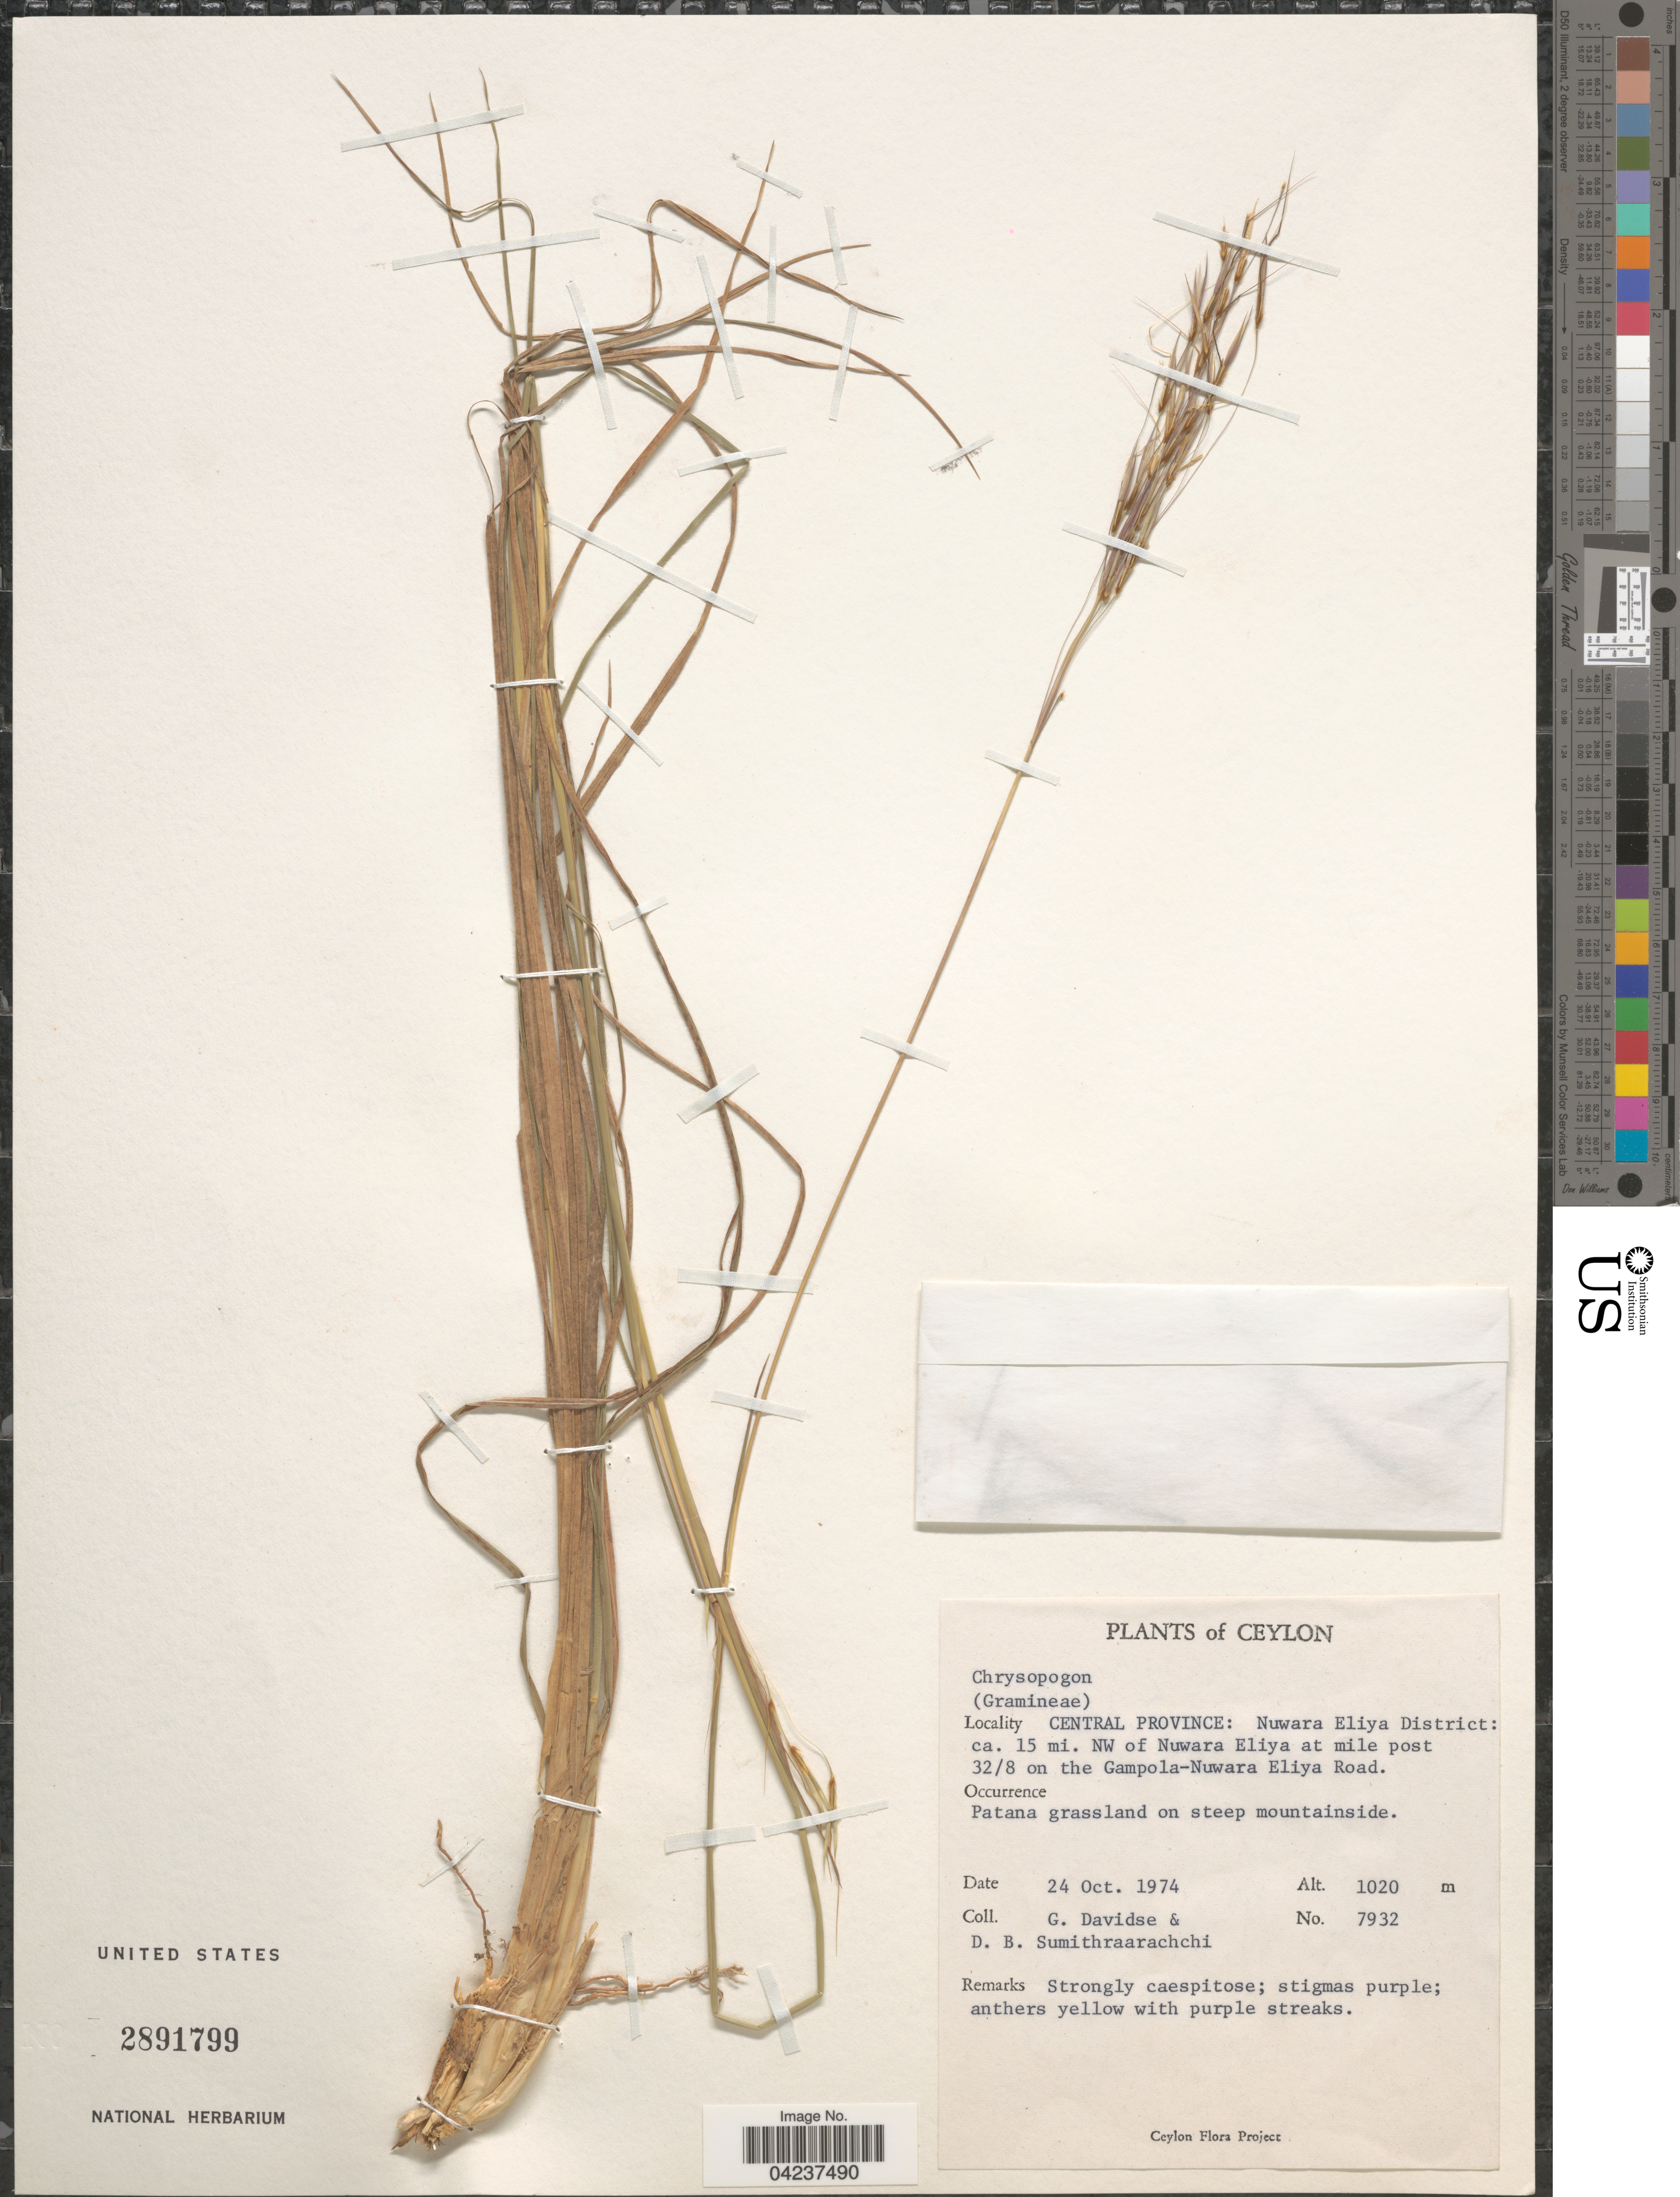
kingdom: Plantae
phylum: Tracheophyta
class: Liliopsida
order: Poales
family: Poaceae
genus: Chrysopogon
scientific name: Chrysopogon sp.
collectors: G. Davidse & D. B. Sumithraarachchi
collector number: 7932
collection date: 1974-10-24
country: Sri Lanka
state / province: Central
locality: Ceylon. Nuwara Eliya District: ca. 15 mi. NW of Nuwara Eliya at mile post 32/8 on the Gampola-Nuwara Eliya Road.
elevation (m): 1020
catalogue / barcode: US 2891799